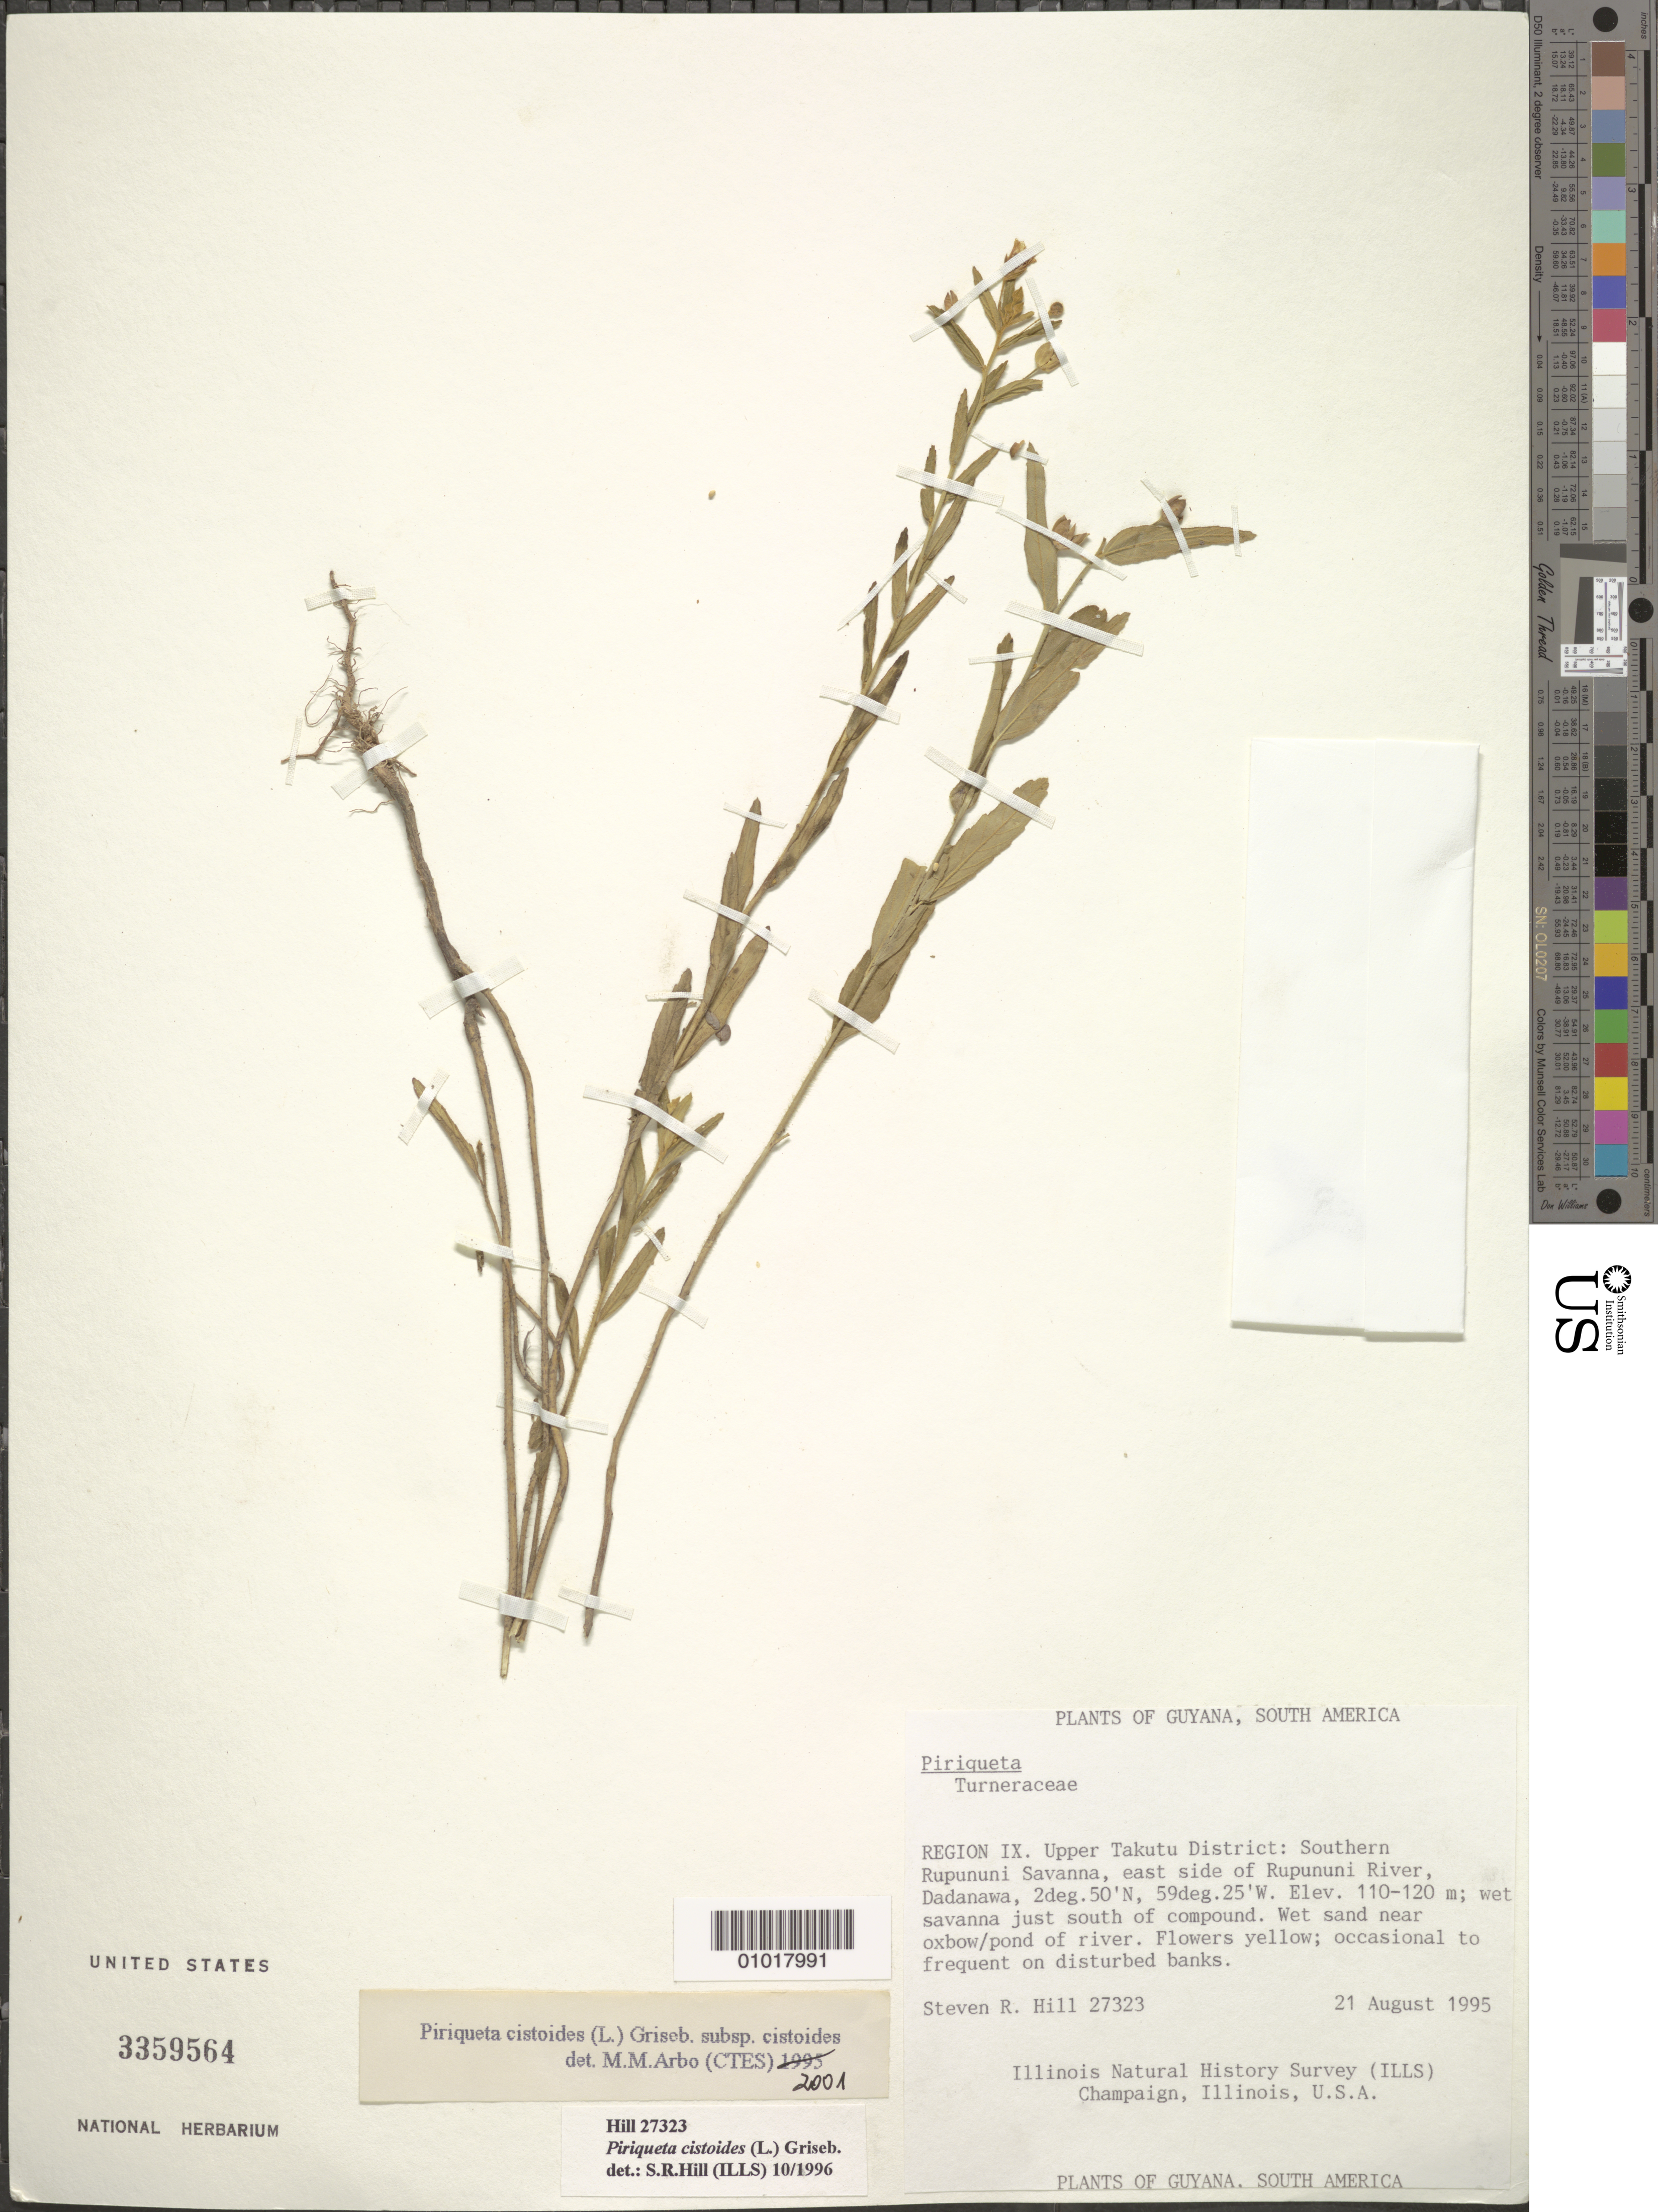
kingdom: Plantae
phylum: Tracheophyta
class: Magnoliopsida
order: Malpighiales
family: Turneraceae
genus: Piriqueta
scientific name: Piriqueta cistoides subsp. cistoides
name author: (L.) Griseb.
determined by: Arbo, M. M.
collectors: S. R. Hill, C. N. Horn & J. H. Wiersema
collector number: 27323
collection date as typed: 21-Aug-95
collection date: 1995-08-21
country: Guyana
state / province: U. Takutu-U. Essequibo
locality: Dadanawa, southern Rupununi Savanna, E side of Rupununi R., just south of compound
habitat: Wet savanna; wet sand near oxbow/pond of river; on disturbed banks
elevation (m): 110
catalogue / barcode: US 3359564